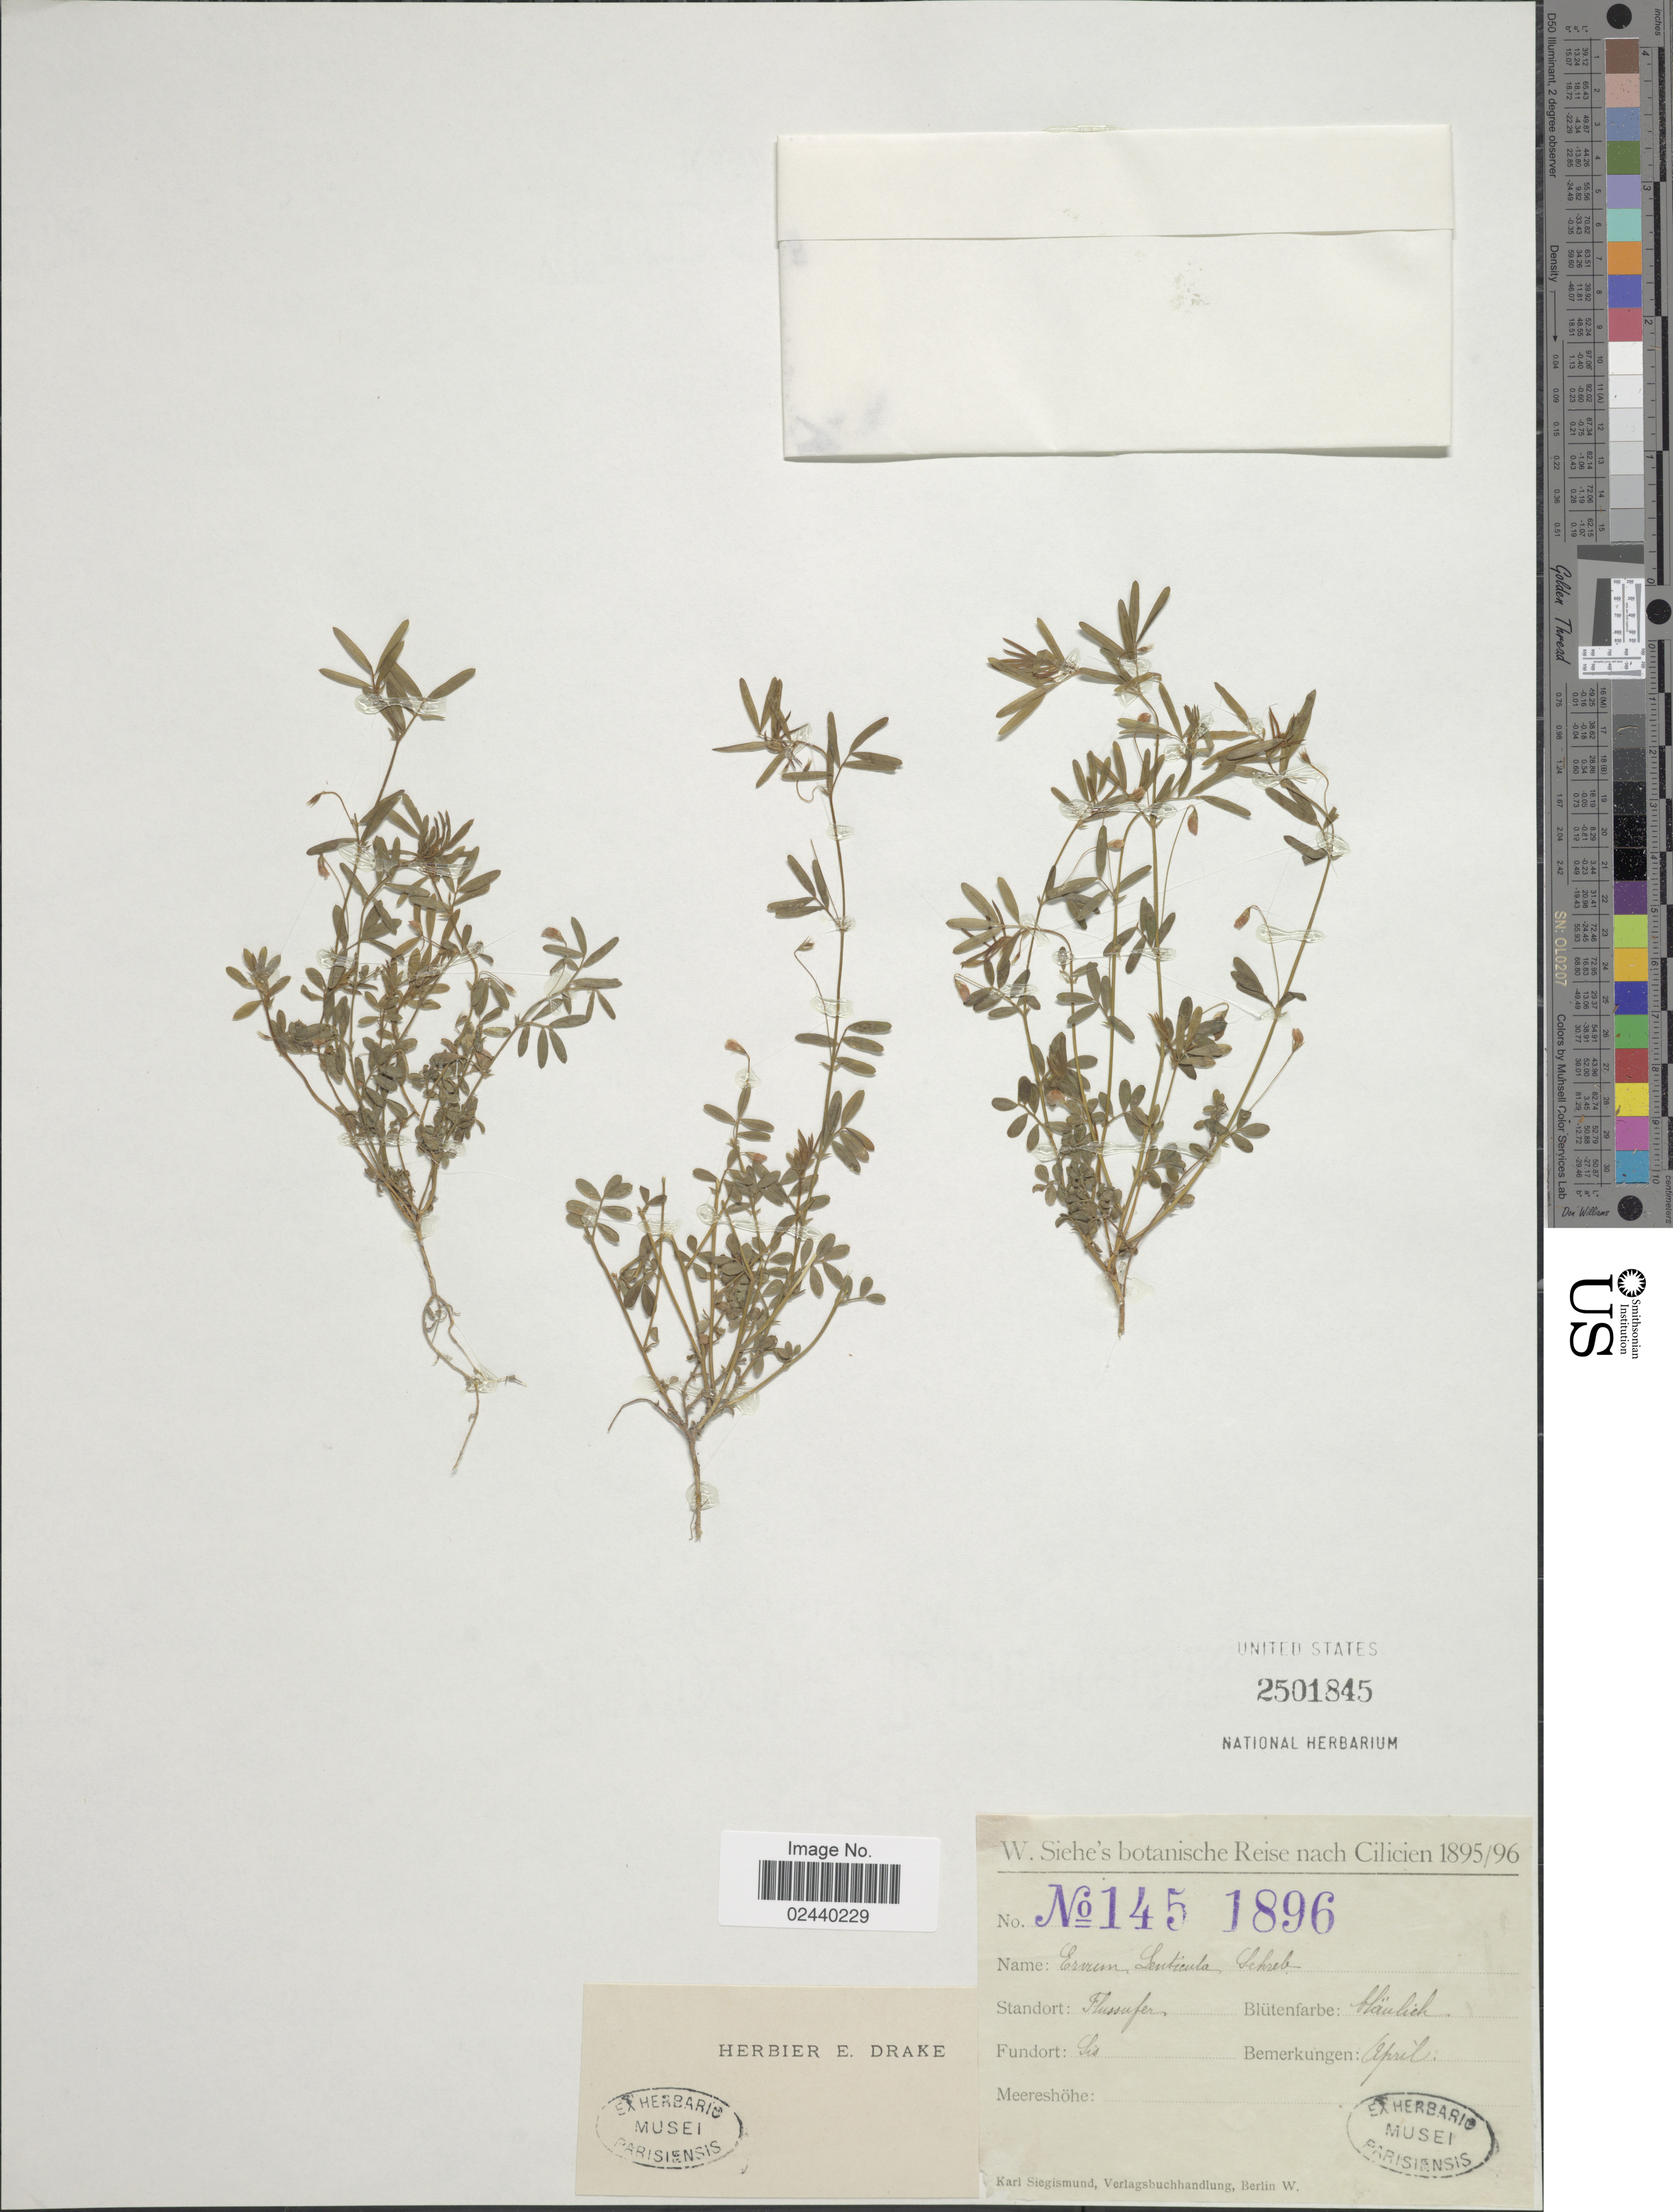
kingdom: Plantae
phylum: Tracheophyta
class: Magnoliopsida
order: Fabales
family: Fabaceae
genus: Vicia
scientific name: Vicia lenticula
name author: (Hoppe) Janka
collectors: W. Siehe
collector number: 145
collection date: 1895-04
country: Turkey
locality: Cilicien, Standort: Flussufer, Blutenfarbe: Haulich [interpreted], Fundort: Siis [interpreted].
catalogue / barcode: US 2501845